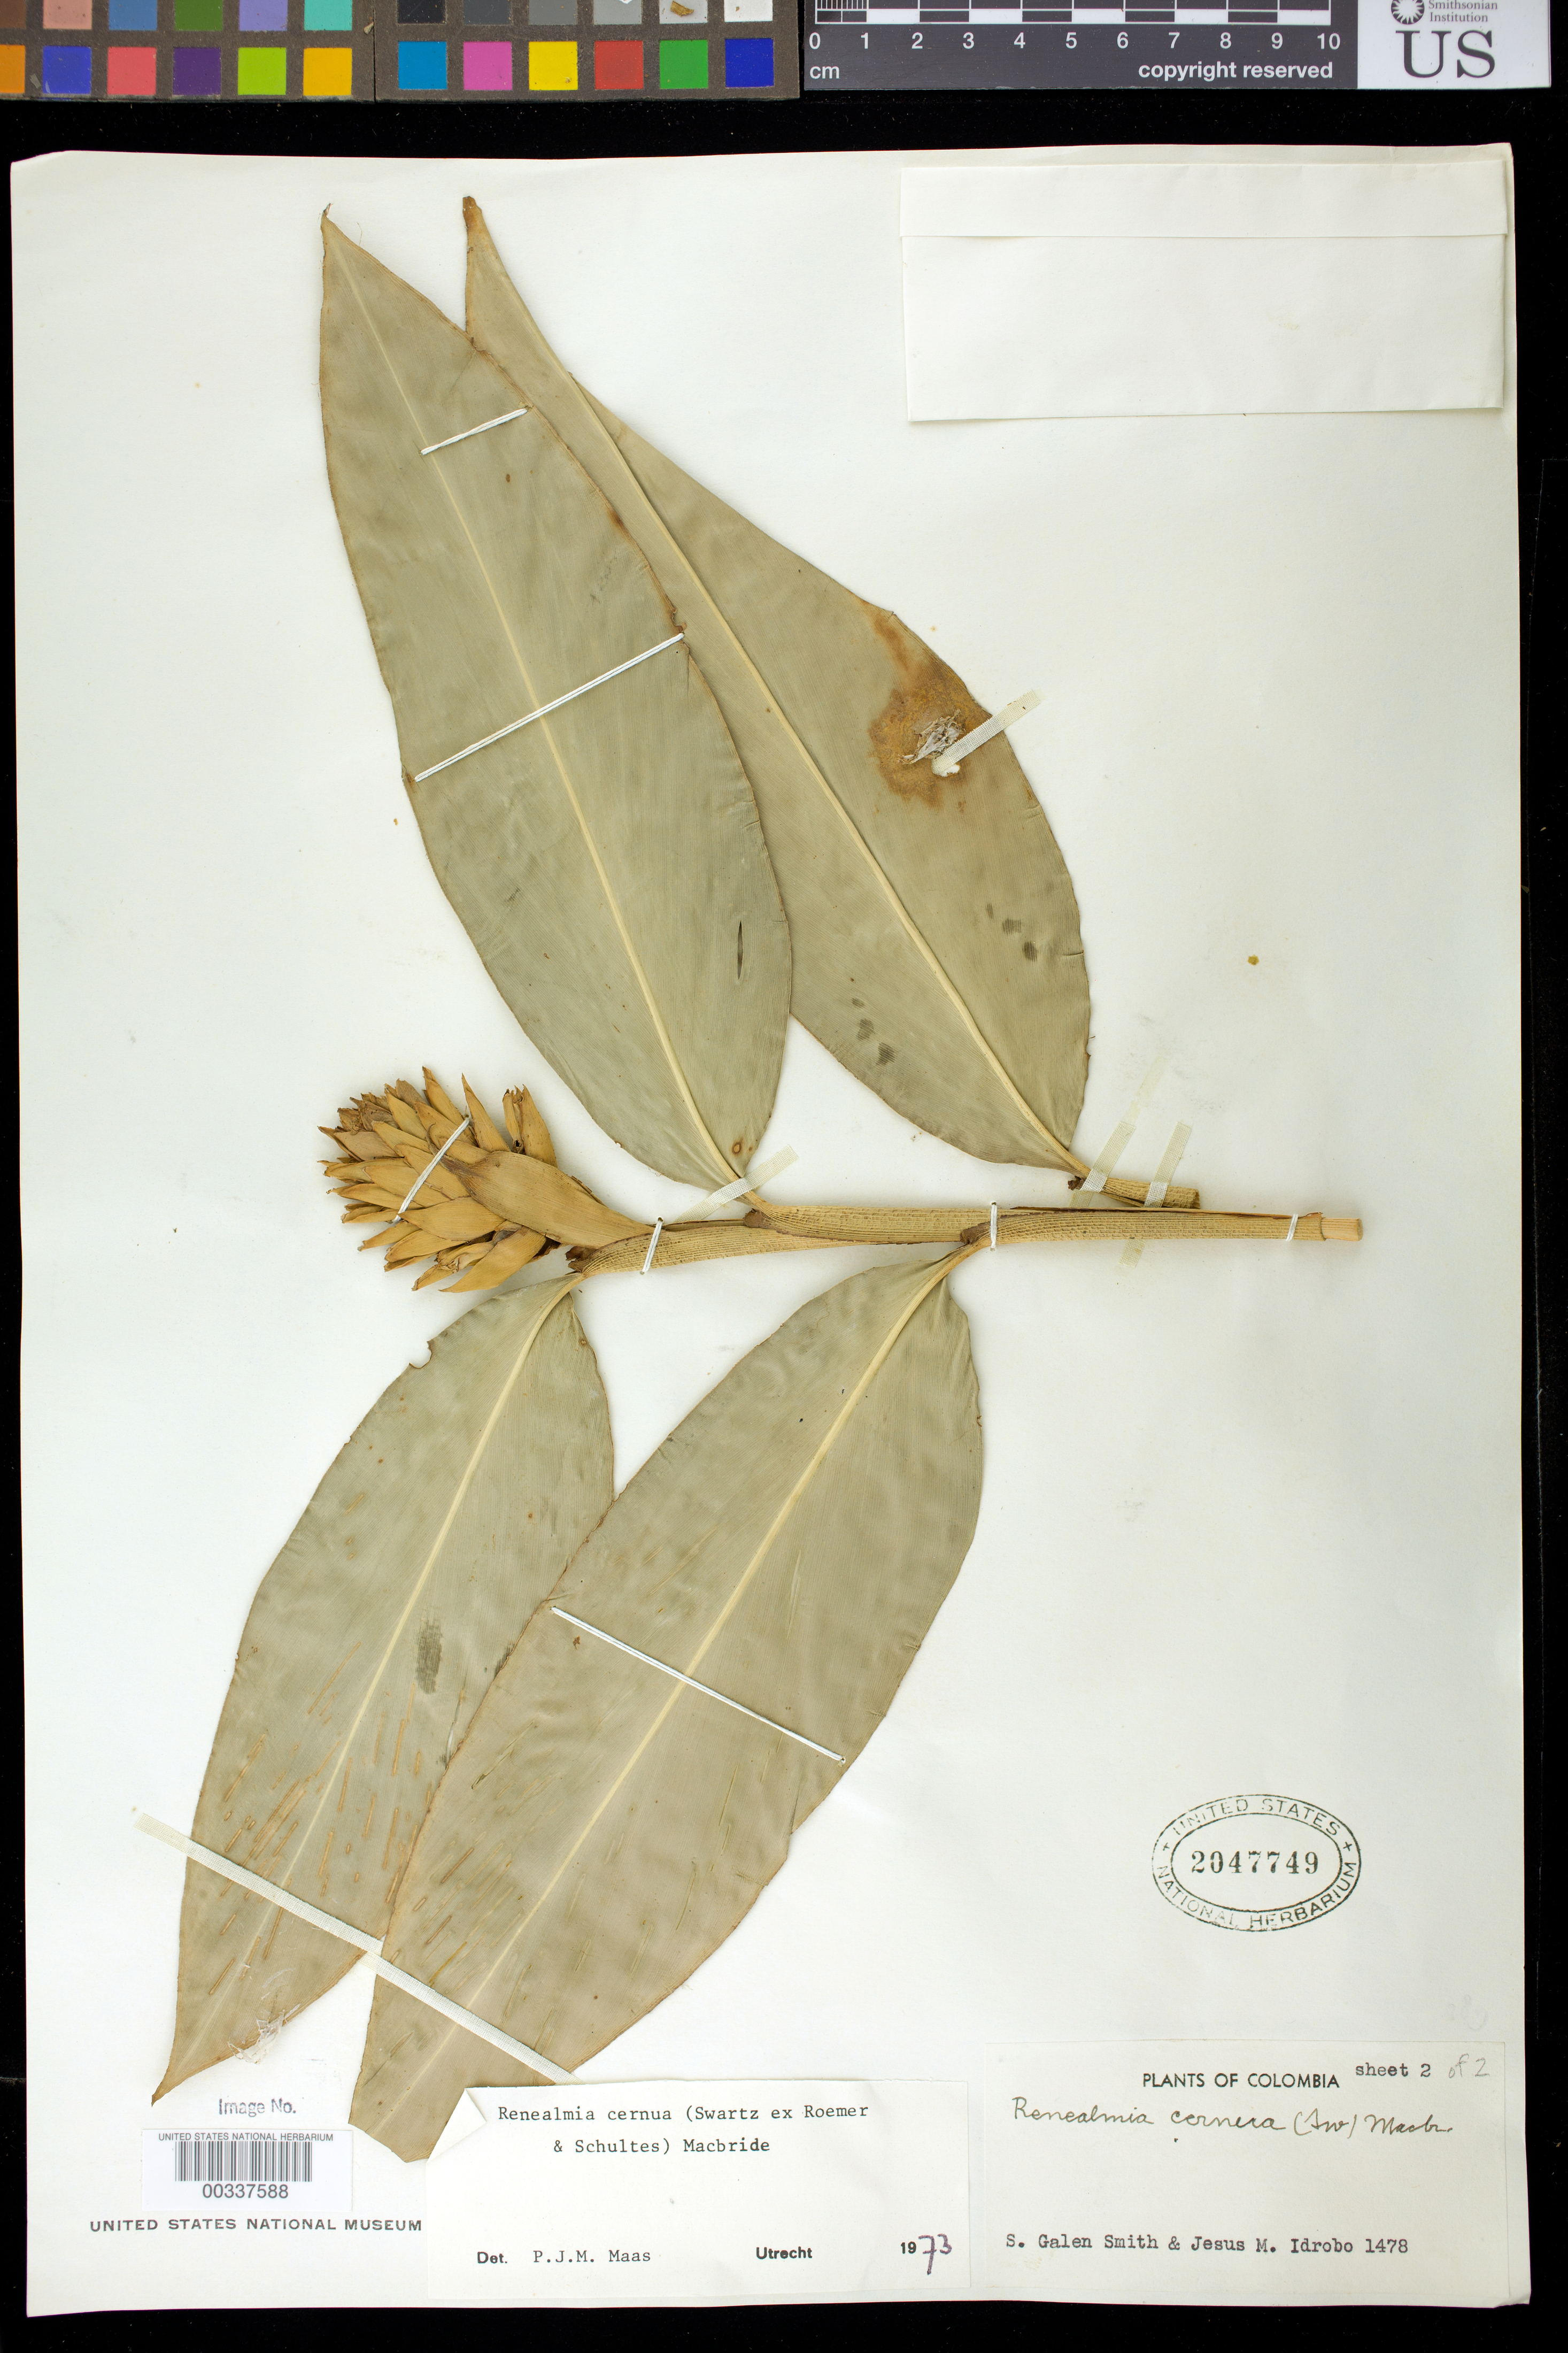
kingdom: Plantae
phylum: Tracheophyta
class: Liliopsida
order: Zingiberales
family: Zingiberaceae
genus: Renealmia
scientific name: Renealmia cernua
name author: (Sw. ex Roem. & Schult.) J.F. Macbr.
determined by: Maas, Paul J. M.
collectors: S. G. Smith & J. M. Idrobo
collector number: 1478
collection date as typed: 19 Aug 1950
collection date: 1950-08-19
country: Colombia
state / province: Meta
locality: N side of river near junction of Guejar and Zanza Rivers, N end of Cordillera Macarena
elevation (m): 500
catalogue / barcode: US 2047749